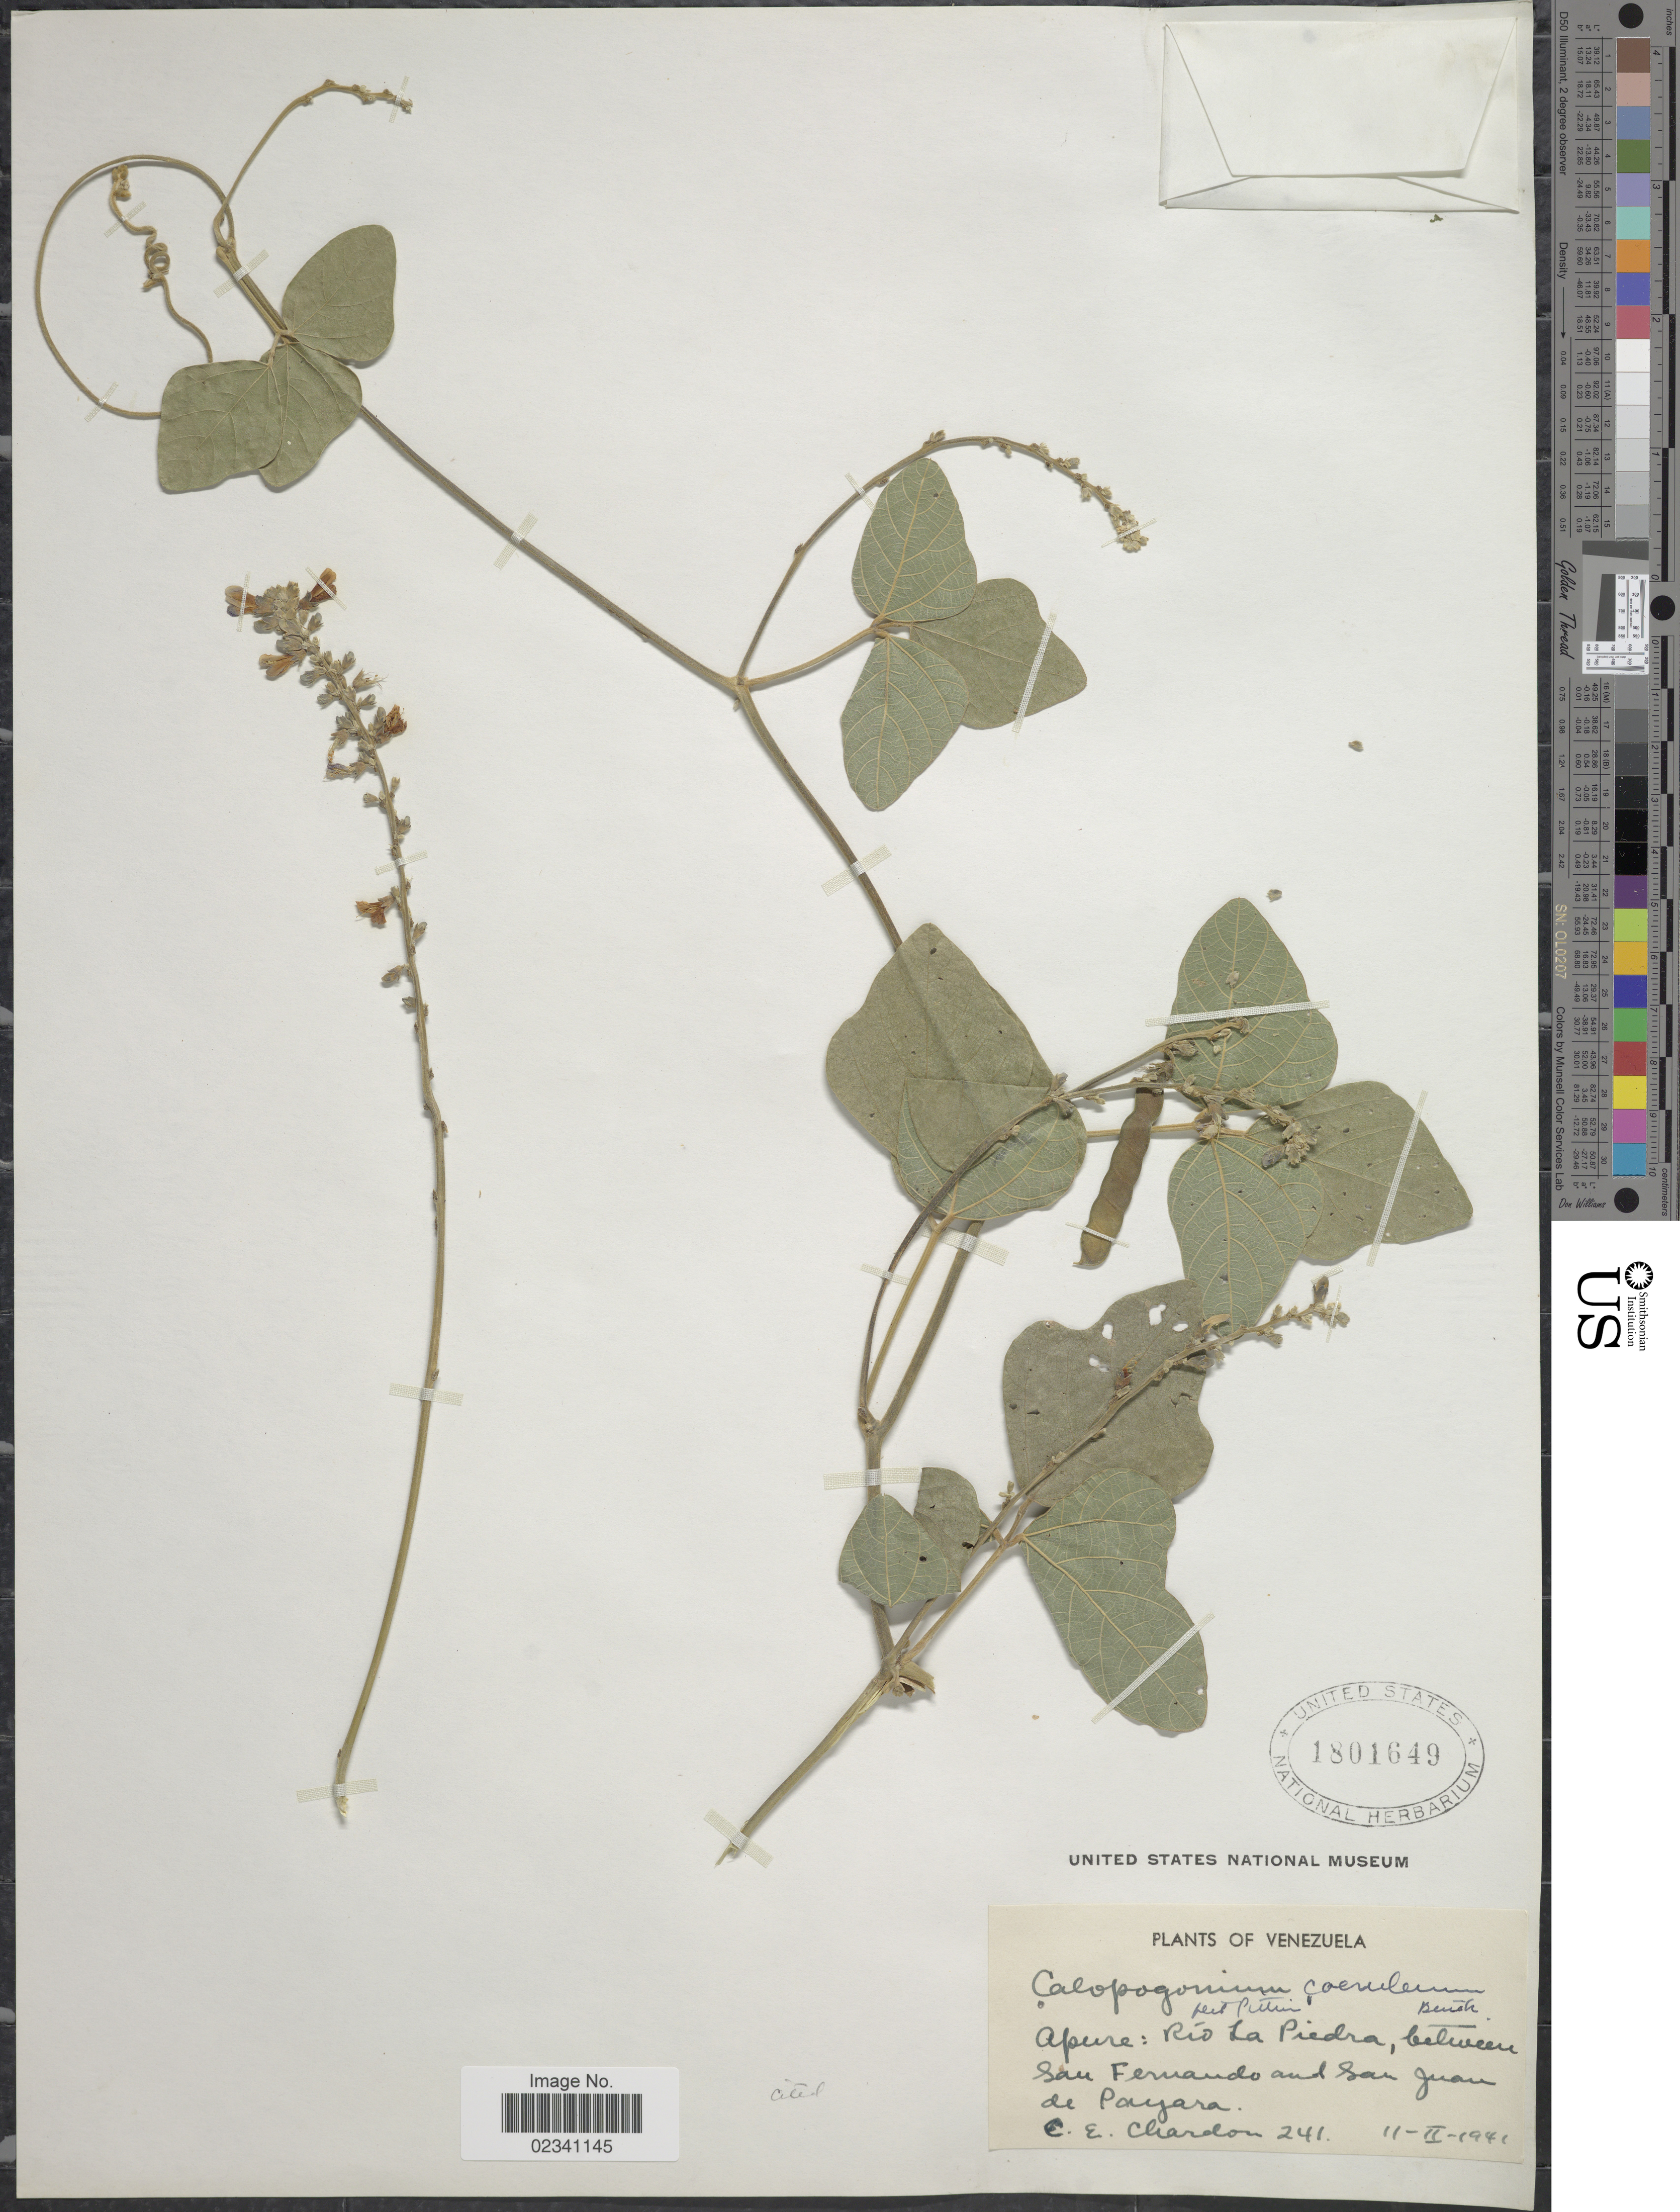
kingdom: Plantae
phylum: Tracheophyta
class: Magnoliopsida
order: Fabales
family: Fabaceae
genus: Calopogonium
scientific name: Calopogonium caeruleum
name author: (Benth.) C. Wright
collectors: C. E. Chardón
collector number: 241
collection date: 1941-02-11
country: Venezuela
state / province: Apure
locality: Rio La Piedra, between San Fernando and San Juan de Payara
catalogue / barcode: US 1801649